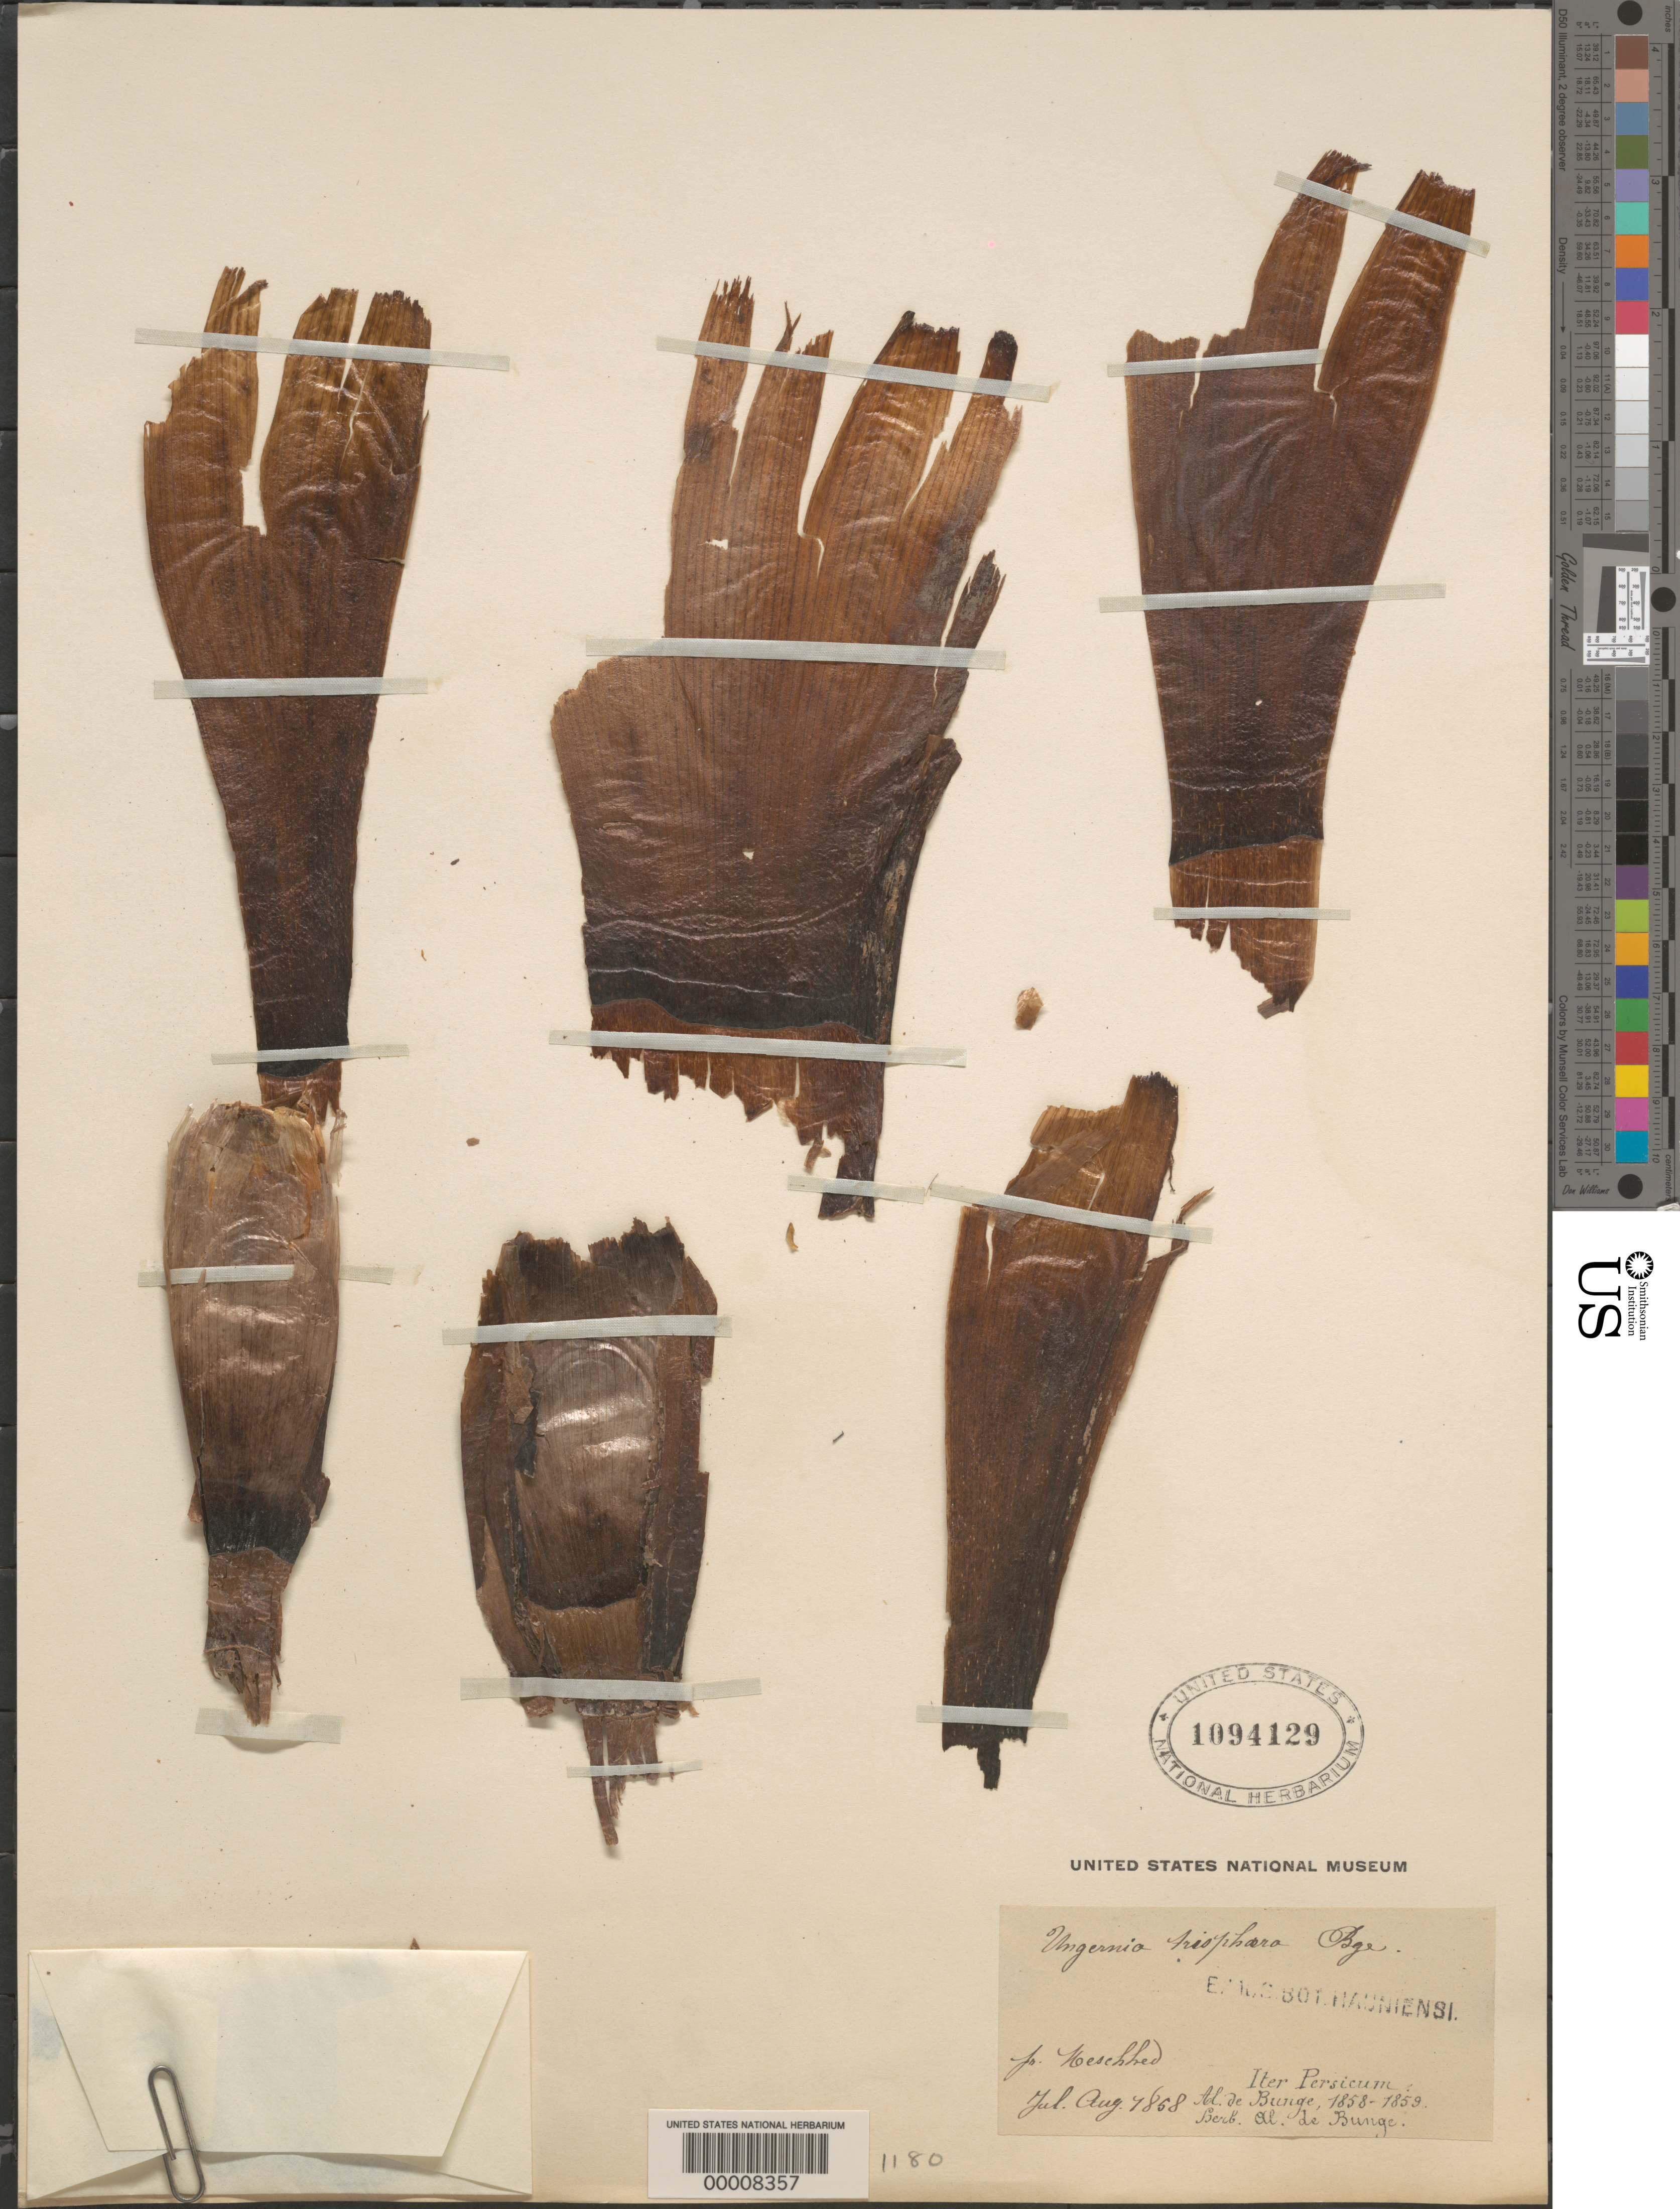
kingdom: Plantae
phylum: Tracheophyta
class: Liliopsida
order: Asparagales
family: Amaryllidaceae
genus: Ungernia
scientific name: Ungernia trisphaera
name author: Bunge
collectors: A. Bunge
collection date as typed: Jul 1858 to -- Aug 1858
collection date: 1858-07/1858-08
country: Iran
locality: Meschhed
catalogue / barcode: US 1094129